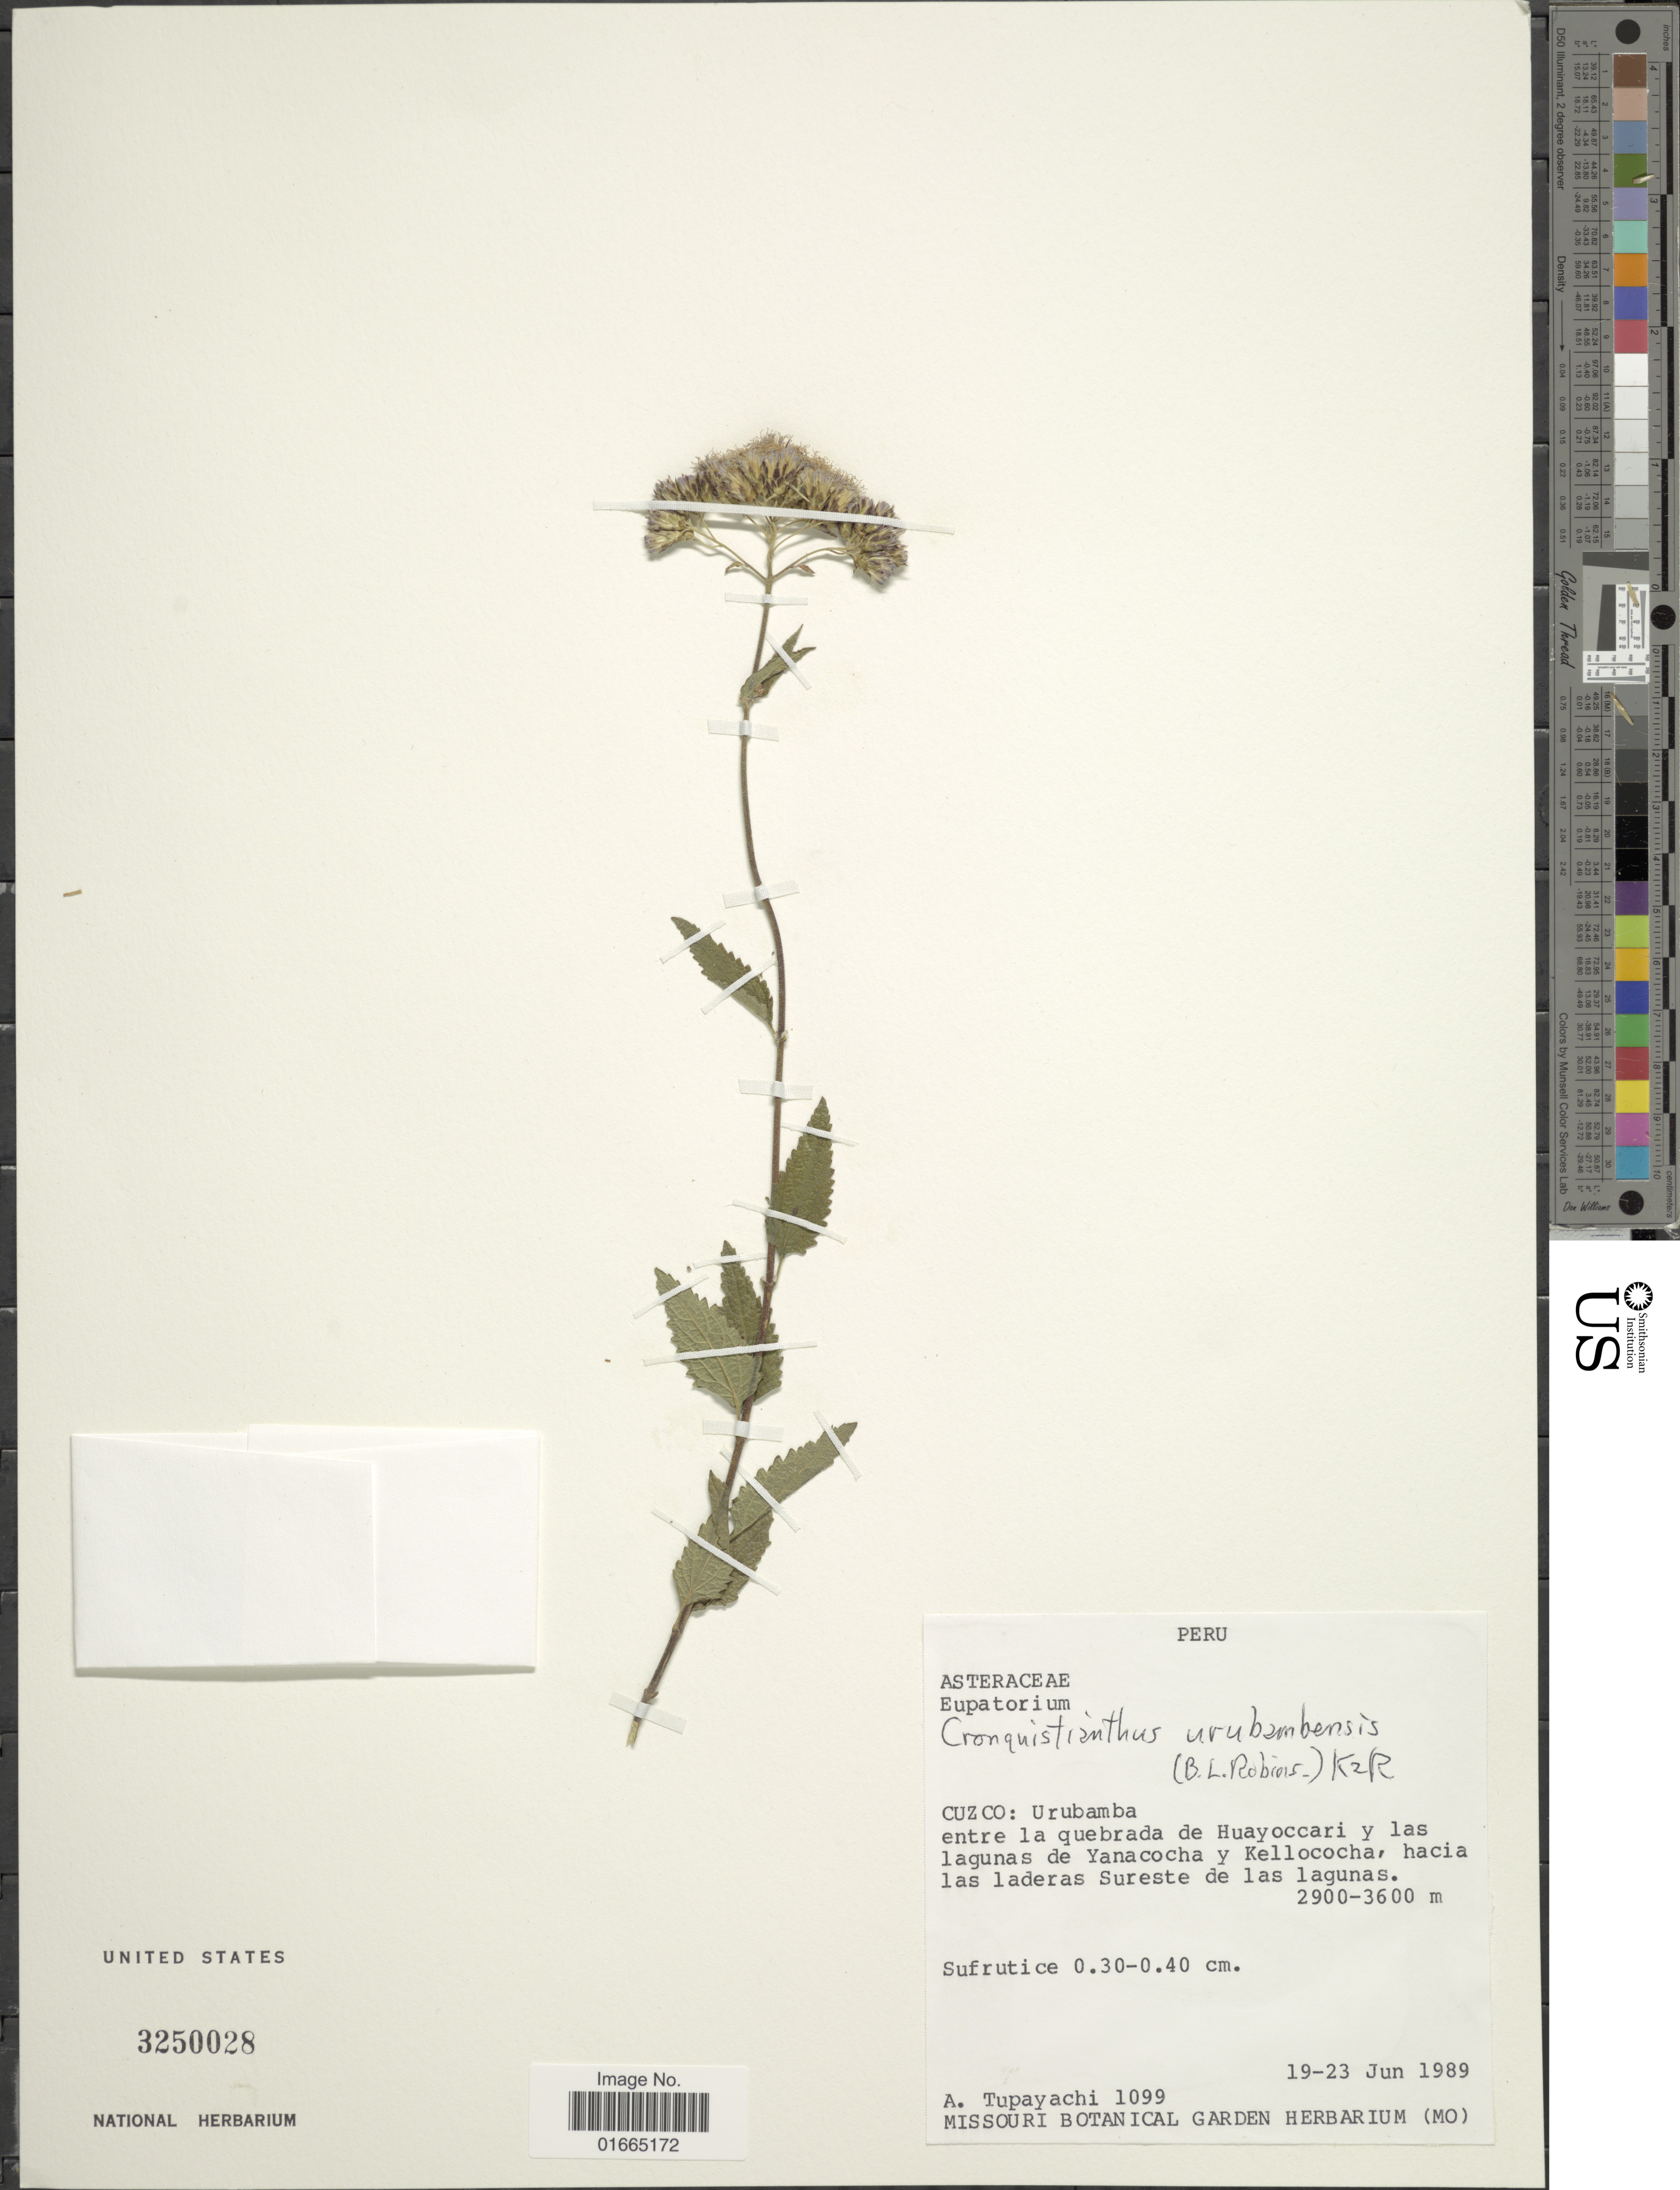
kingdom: Plantae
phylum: Tracheophyta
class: Magnoliopsida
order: Asterales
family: Asteraceae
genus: Cronquistianthus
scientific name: Cronquistianthus urubambensis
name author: (B.L. Rob.) R.M. King & H. Rob.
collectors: A. Tupayachi H.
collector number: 1099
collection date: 1989-06-19/1989-06-23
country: Peru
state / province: Cusco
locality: Cuzco: Urubamba. Entre la quebrada de Huayoccari y las lagunas de Yanacocha y Kellococha, hacia las laderas Sureste de las lagunas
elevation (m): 2900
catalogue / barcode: US 3250028